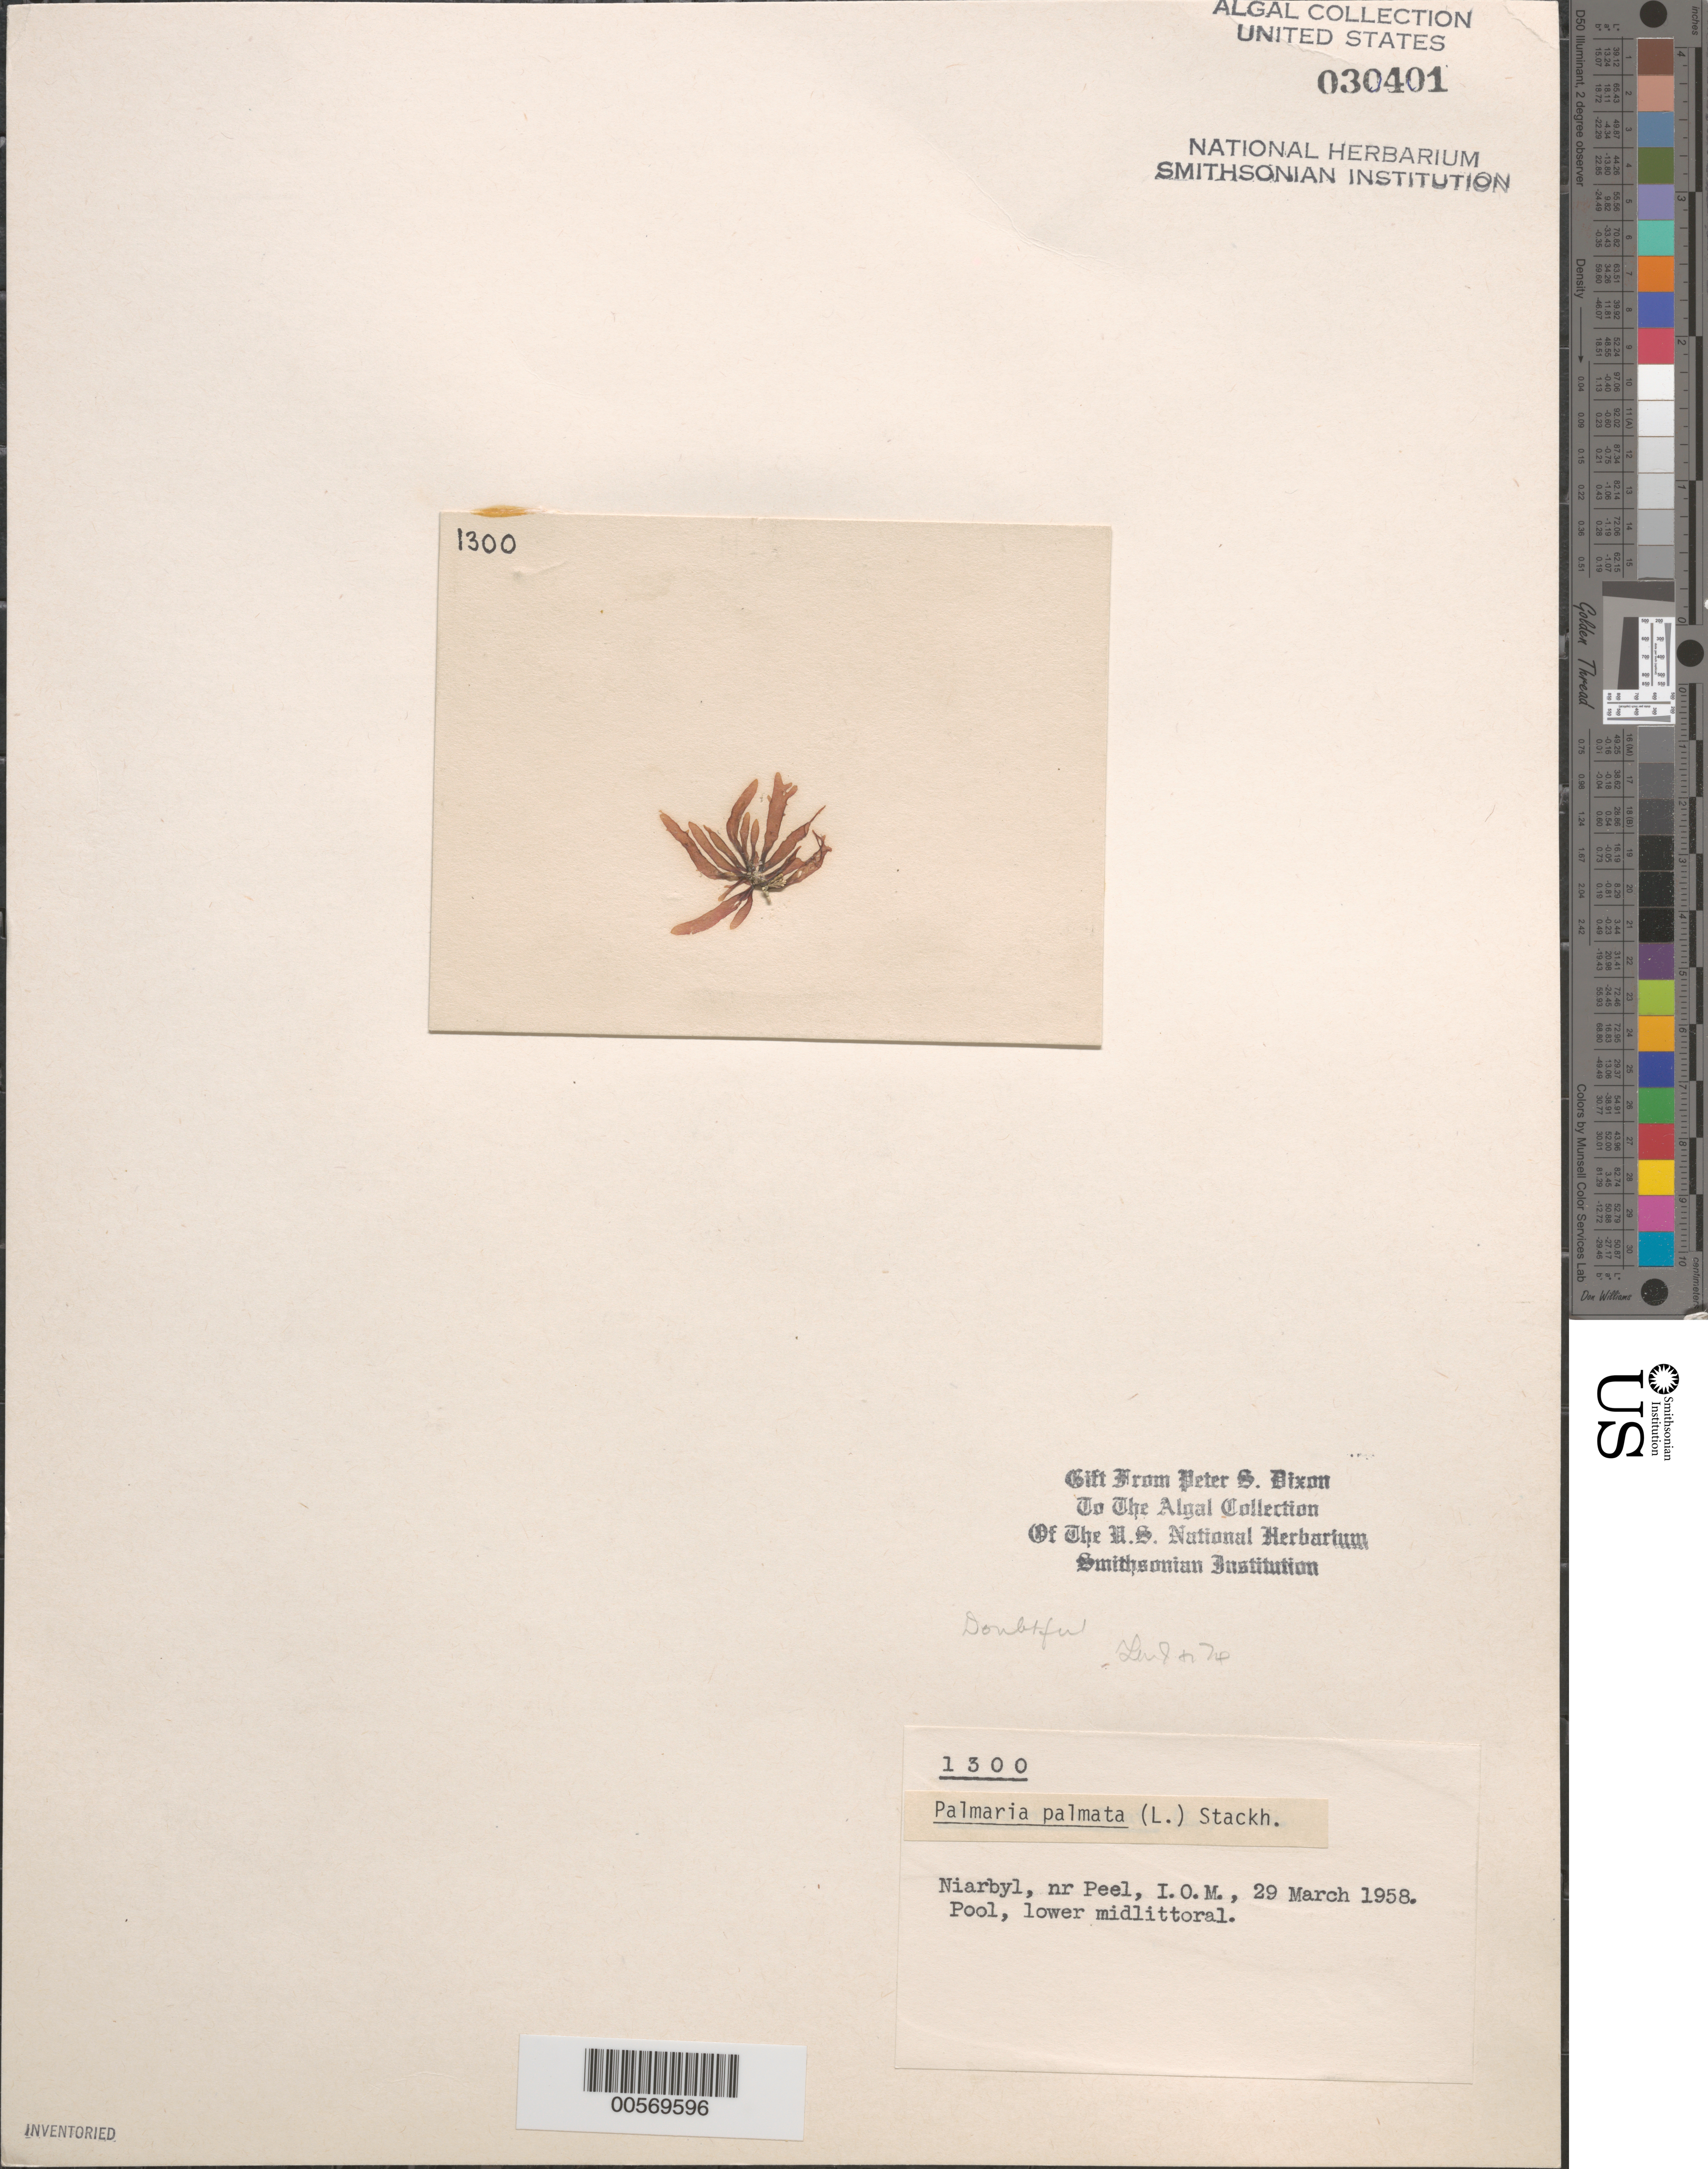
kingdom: Plantae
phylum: Rhodophyta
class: Florideophyceae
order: Palmariales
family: Palmariaceae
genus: Palmaria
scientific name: Palmaria palmata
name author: (L.) F. Weber & D. Mohr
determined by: Dixon, P. S.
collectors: P. S. Dixon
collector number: PSD 1300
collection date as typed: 29 Mar 1958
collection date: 1958-03-29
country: United Kingdom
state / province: England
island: Isle of Man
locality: Niarbyl, near Peel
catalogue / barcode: US 30401